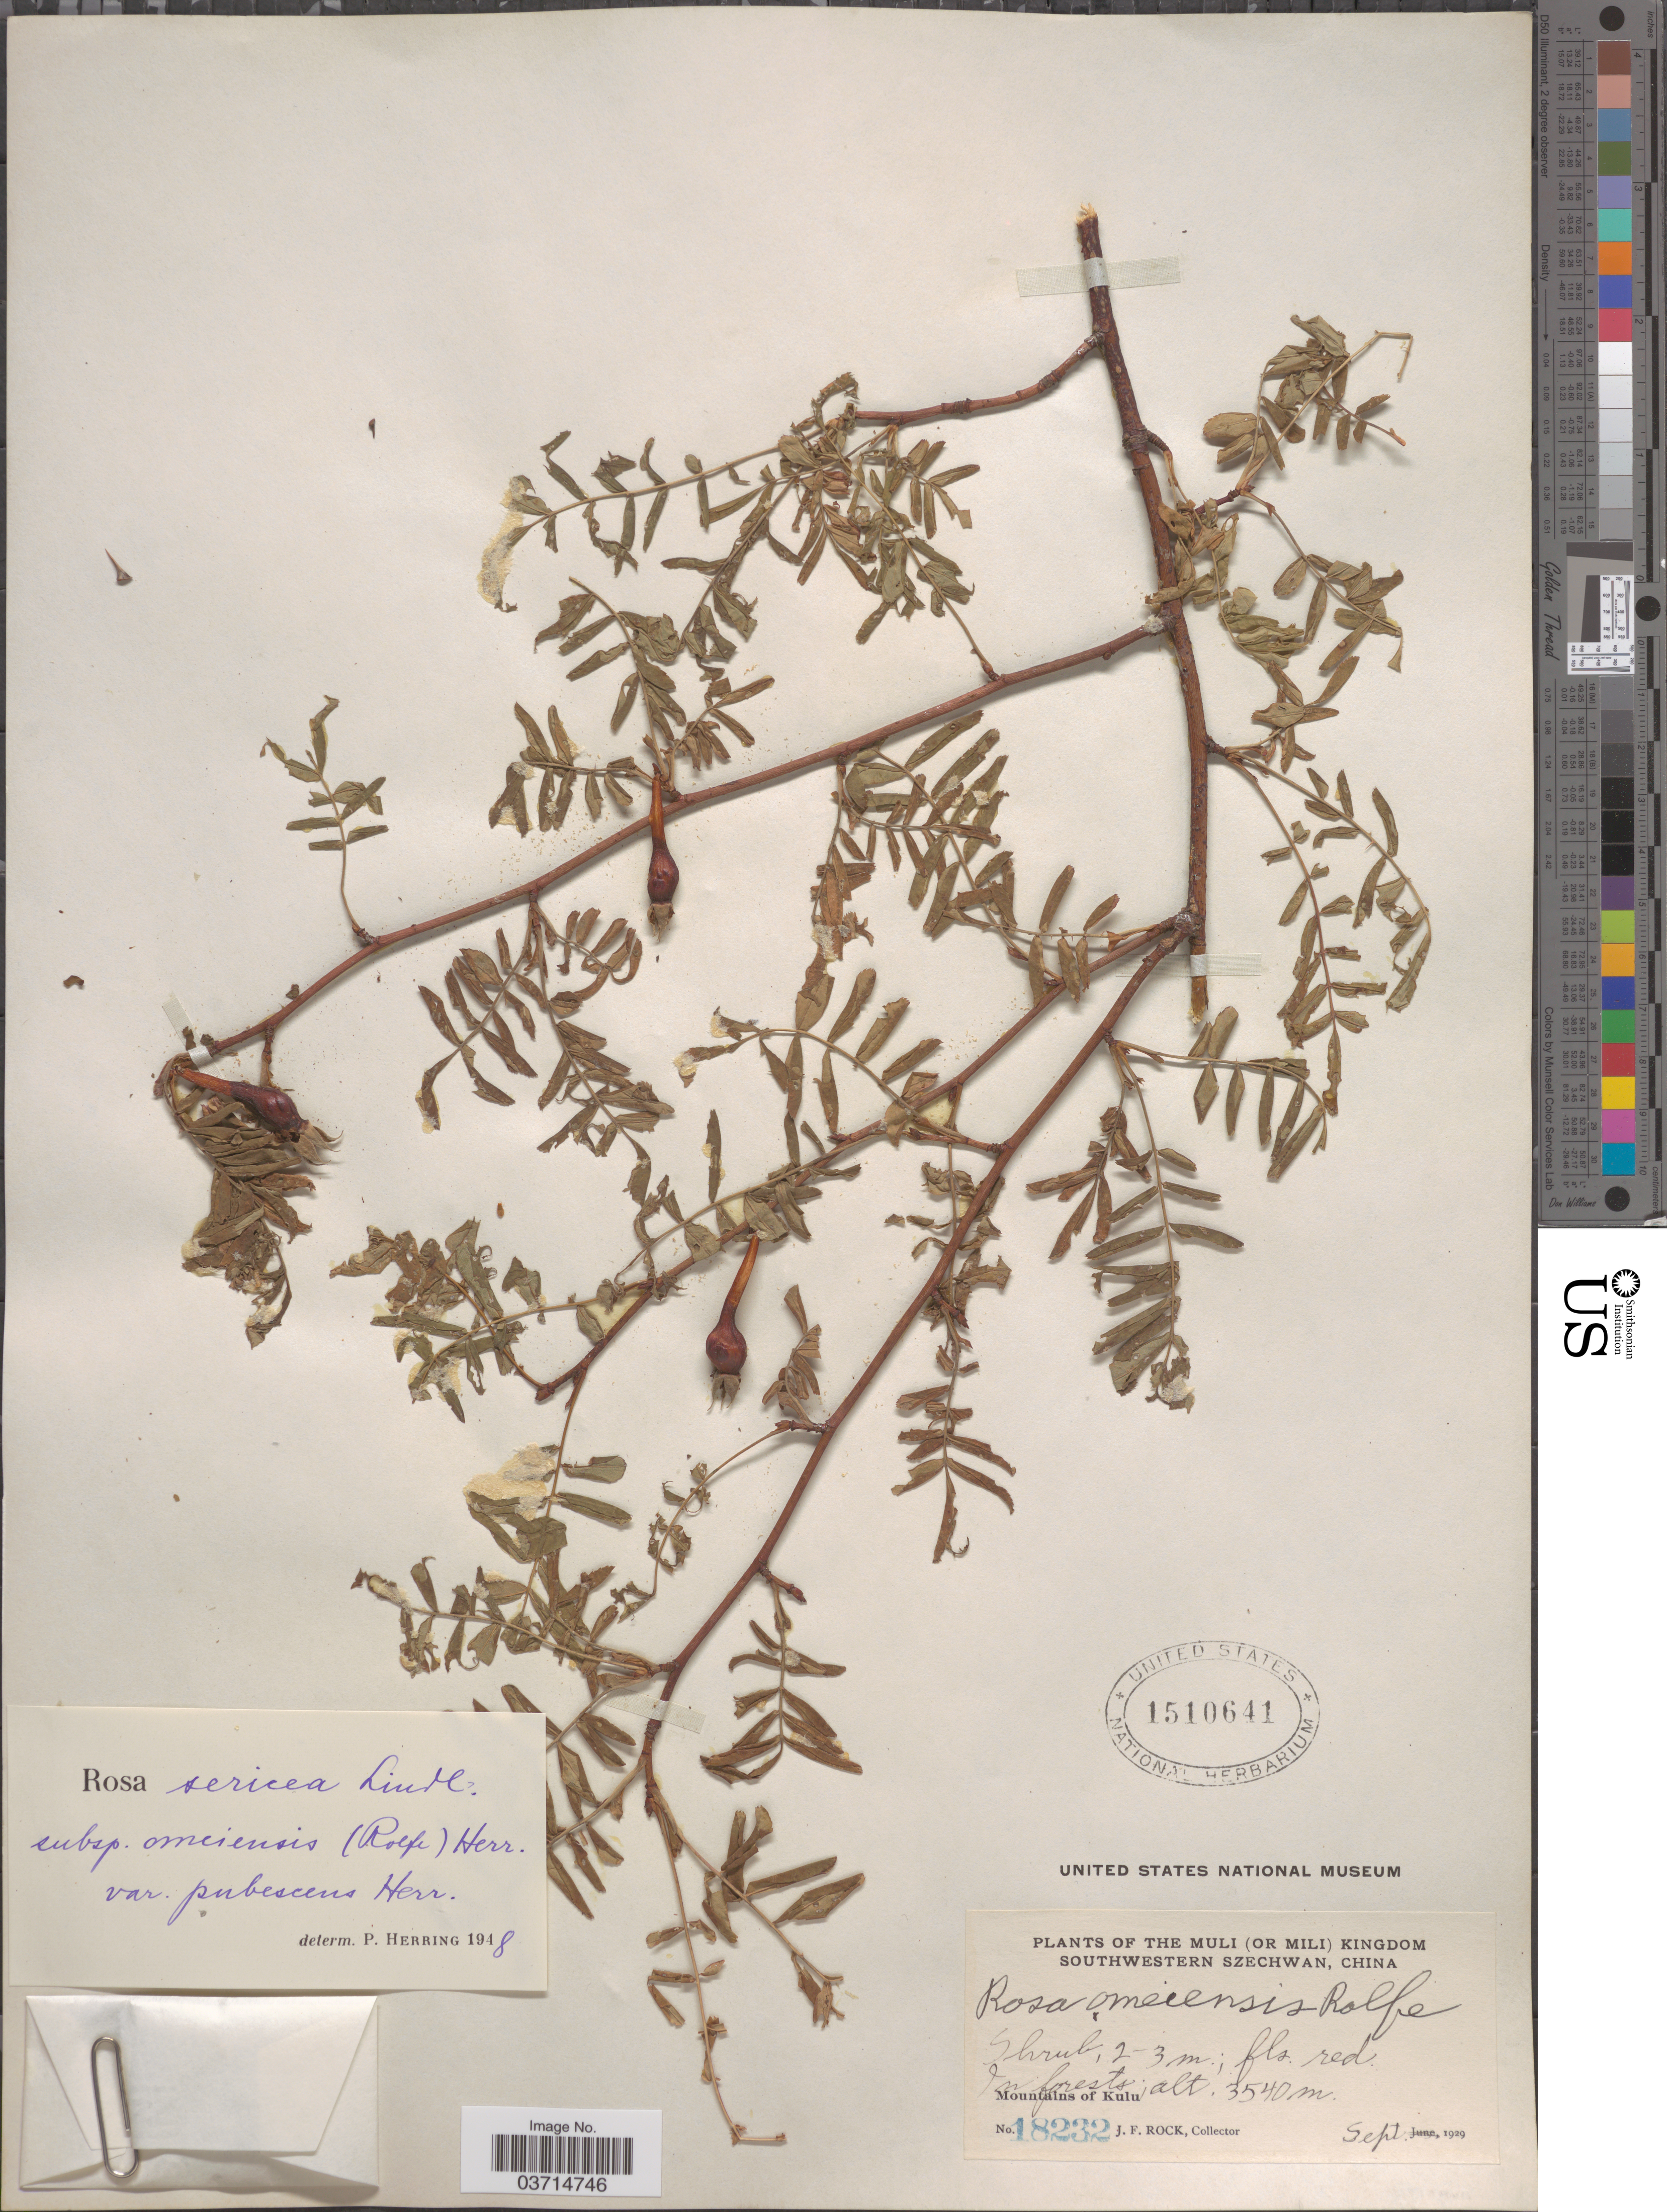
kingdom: Plantae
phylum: Tracheophyta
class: Magnoliopsida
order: Rosales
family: Rosaceae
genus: Rosa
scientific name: Rosa omeiensis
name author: Rolfe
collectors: J. Rock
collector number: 18232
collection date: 1929-09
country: China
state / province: Sichuan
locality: Muli (or Mili) Kingdom. Southwestern Szechwan. Mountains of Kulu.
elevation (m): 3540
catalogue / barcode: US 1510641